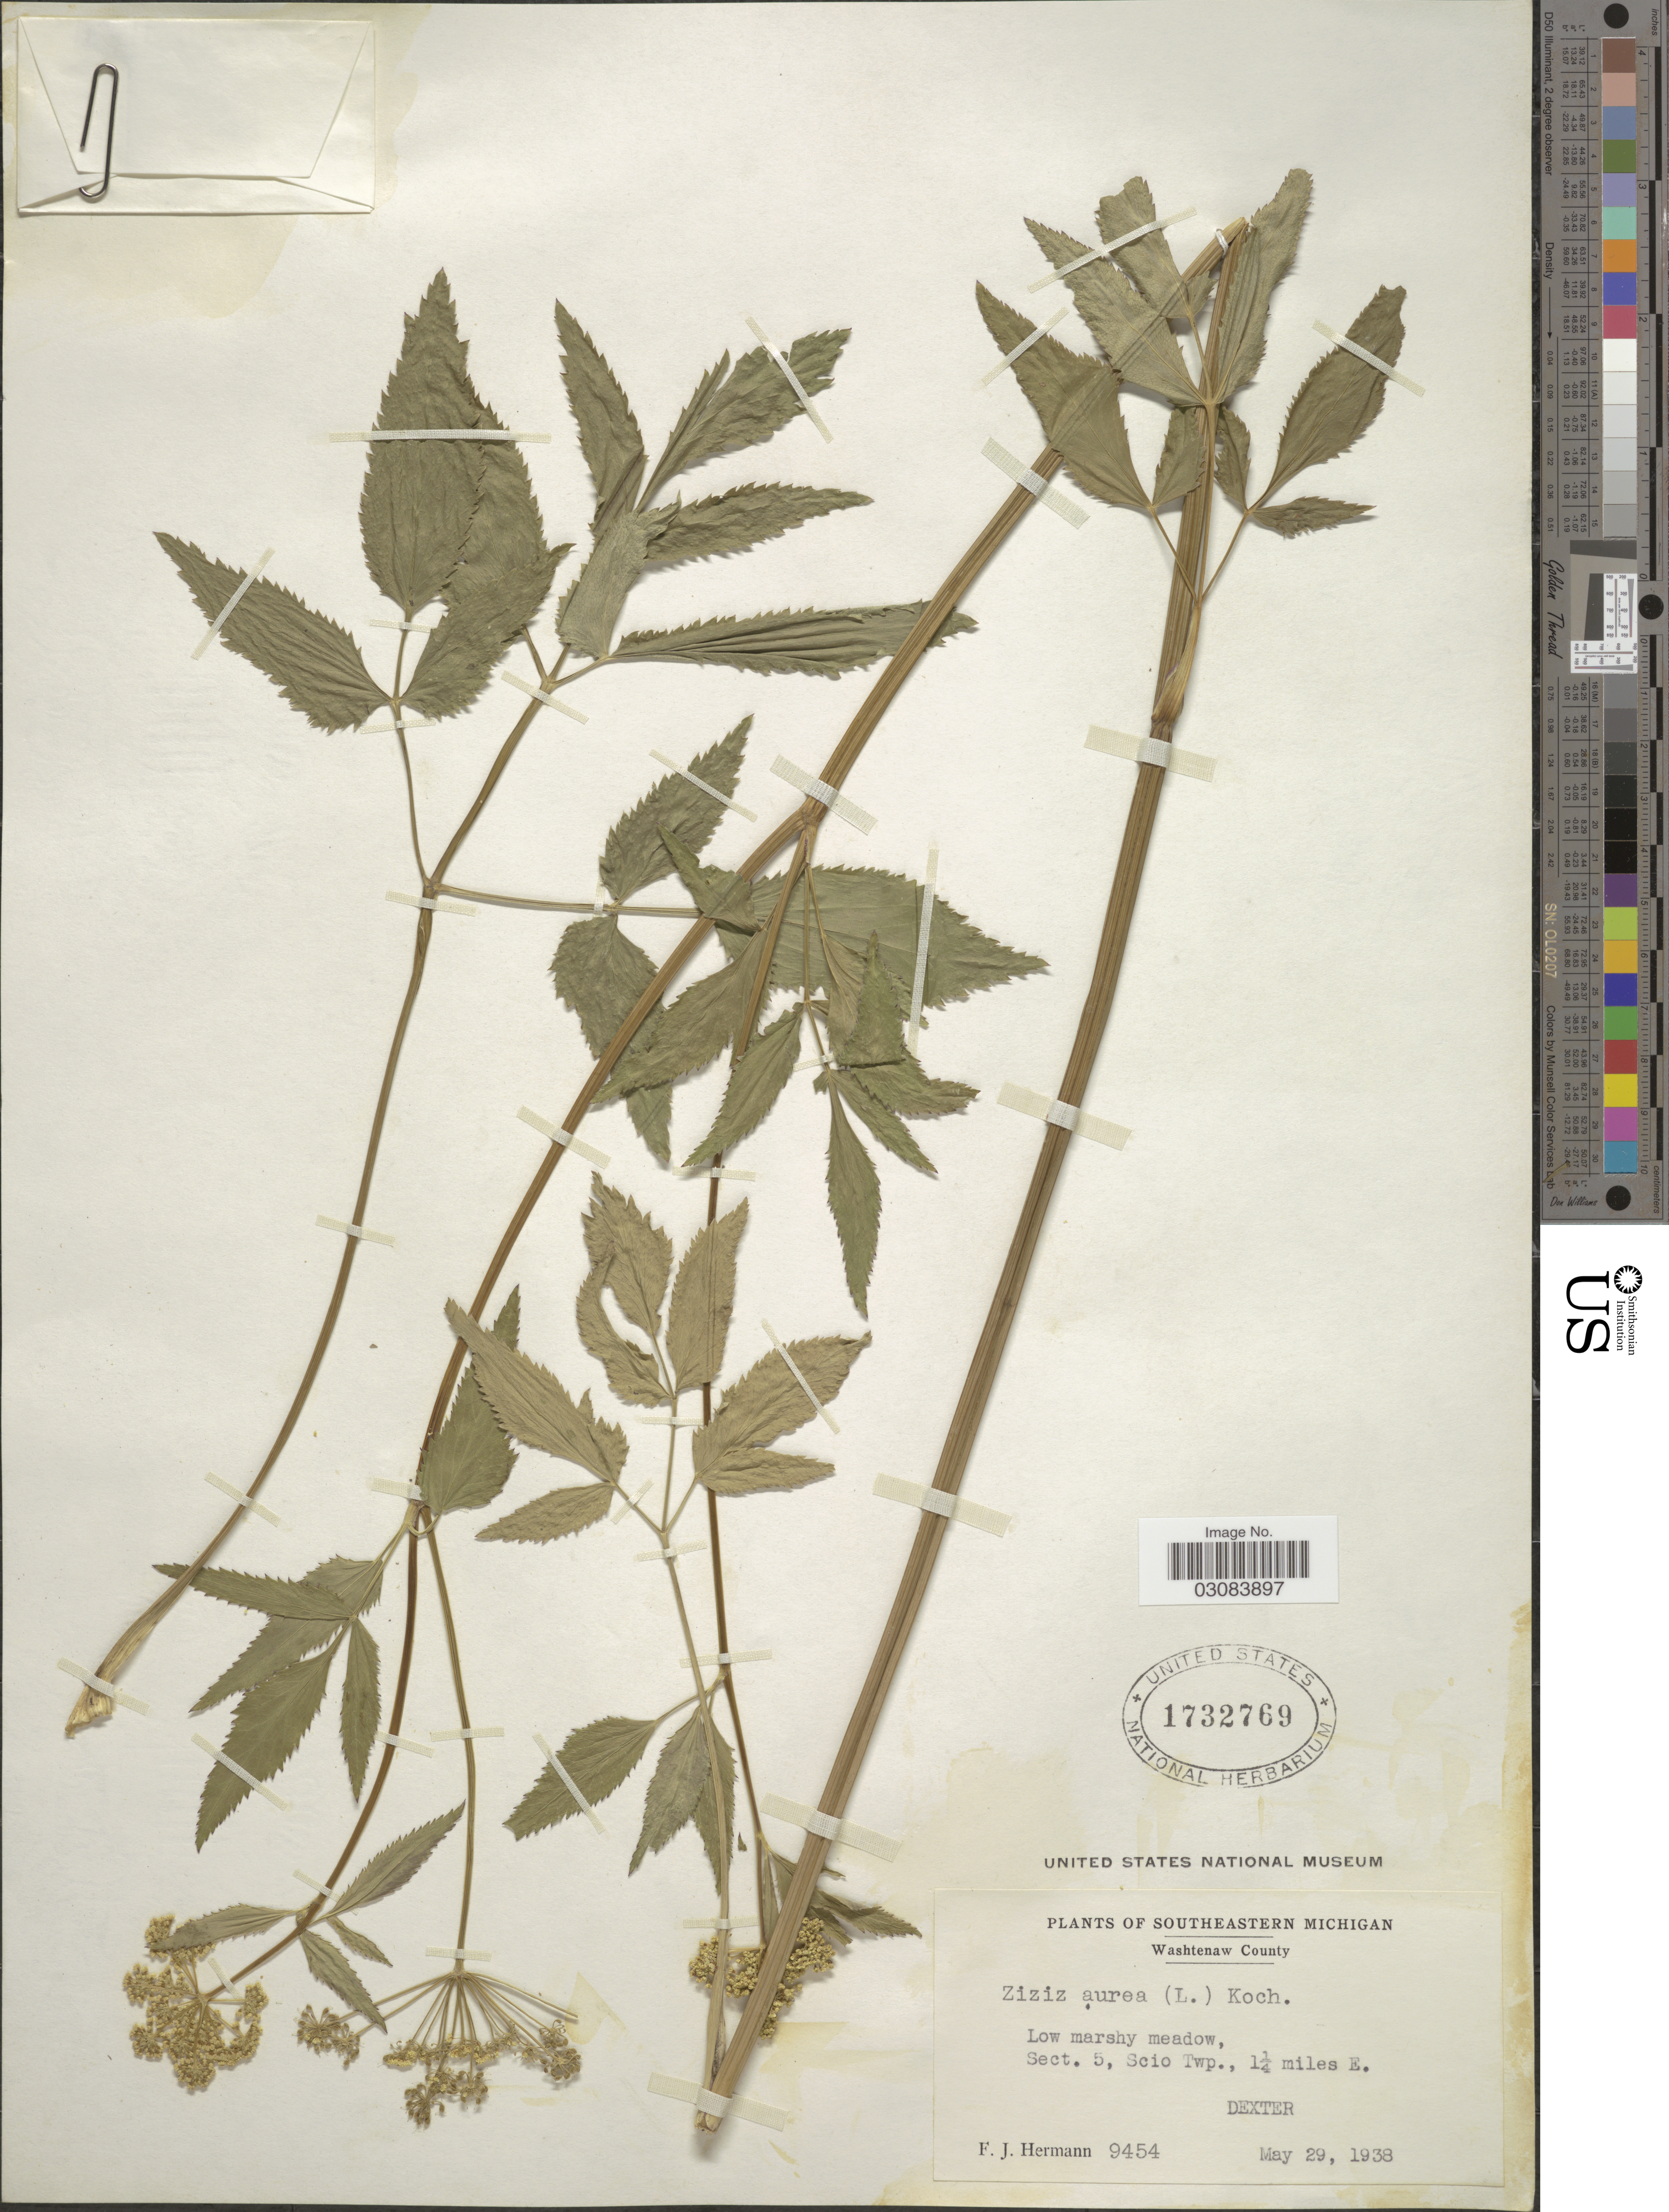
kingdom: Plantae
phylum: Tracheophyta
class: Magnoliopsida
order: Apiales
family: Apiaceae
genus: Zizia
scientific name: Zizia aurea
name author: (L.) Koch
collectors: F. J. Hermann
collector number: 9454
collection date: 1938-05-29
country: United States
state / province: Michigan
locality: Southeastern Michigan. Washtenaw County. Sect. 5, Scio Twp., 1¼ miles E. Dexter.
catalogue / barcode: US 1732769